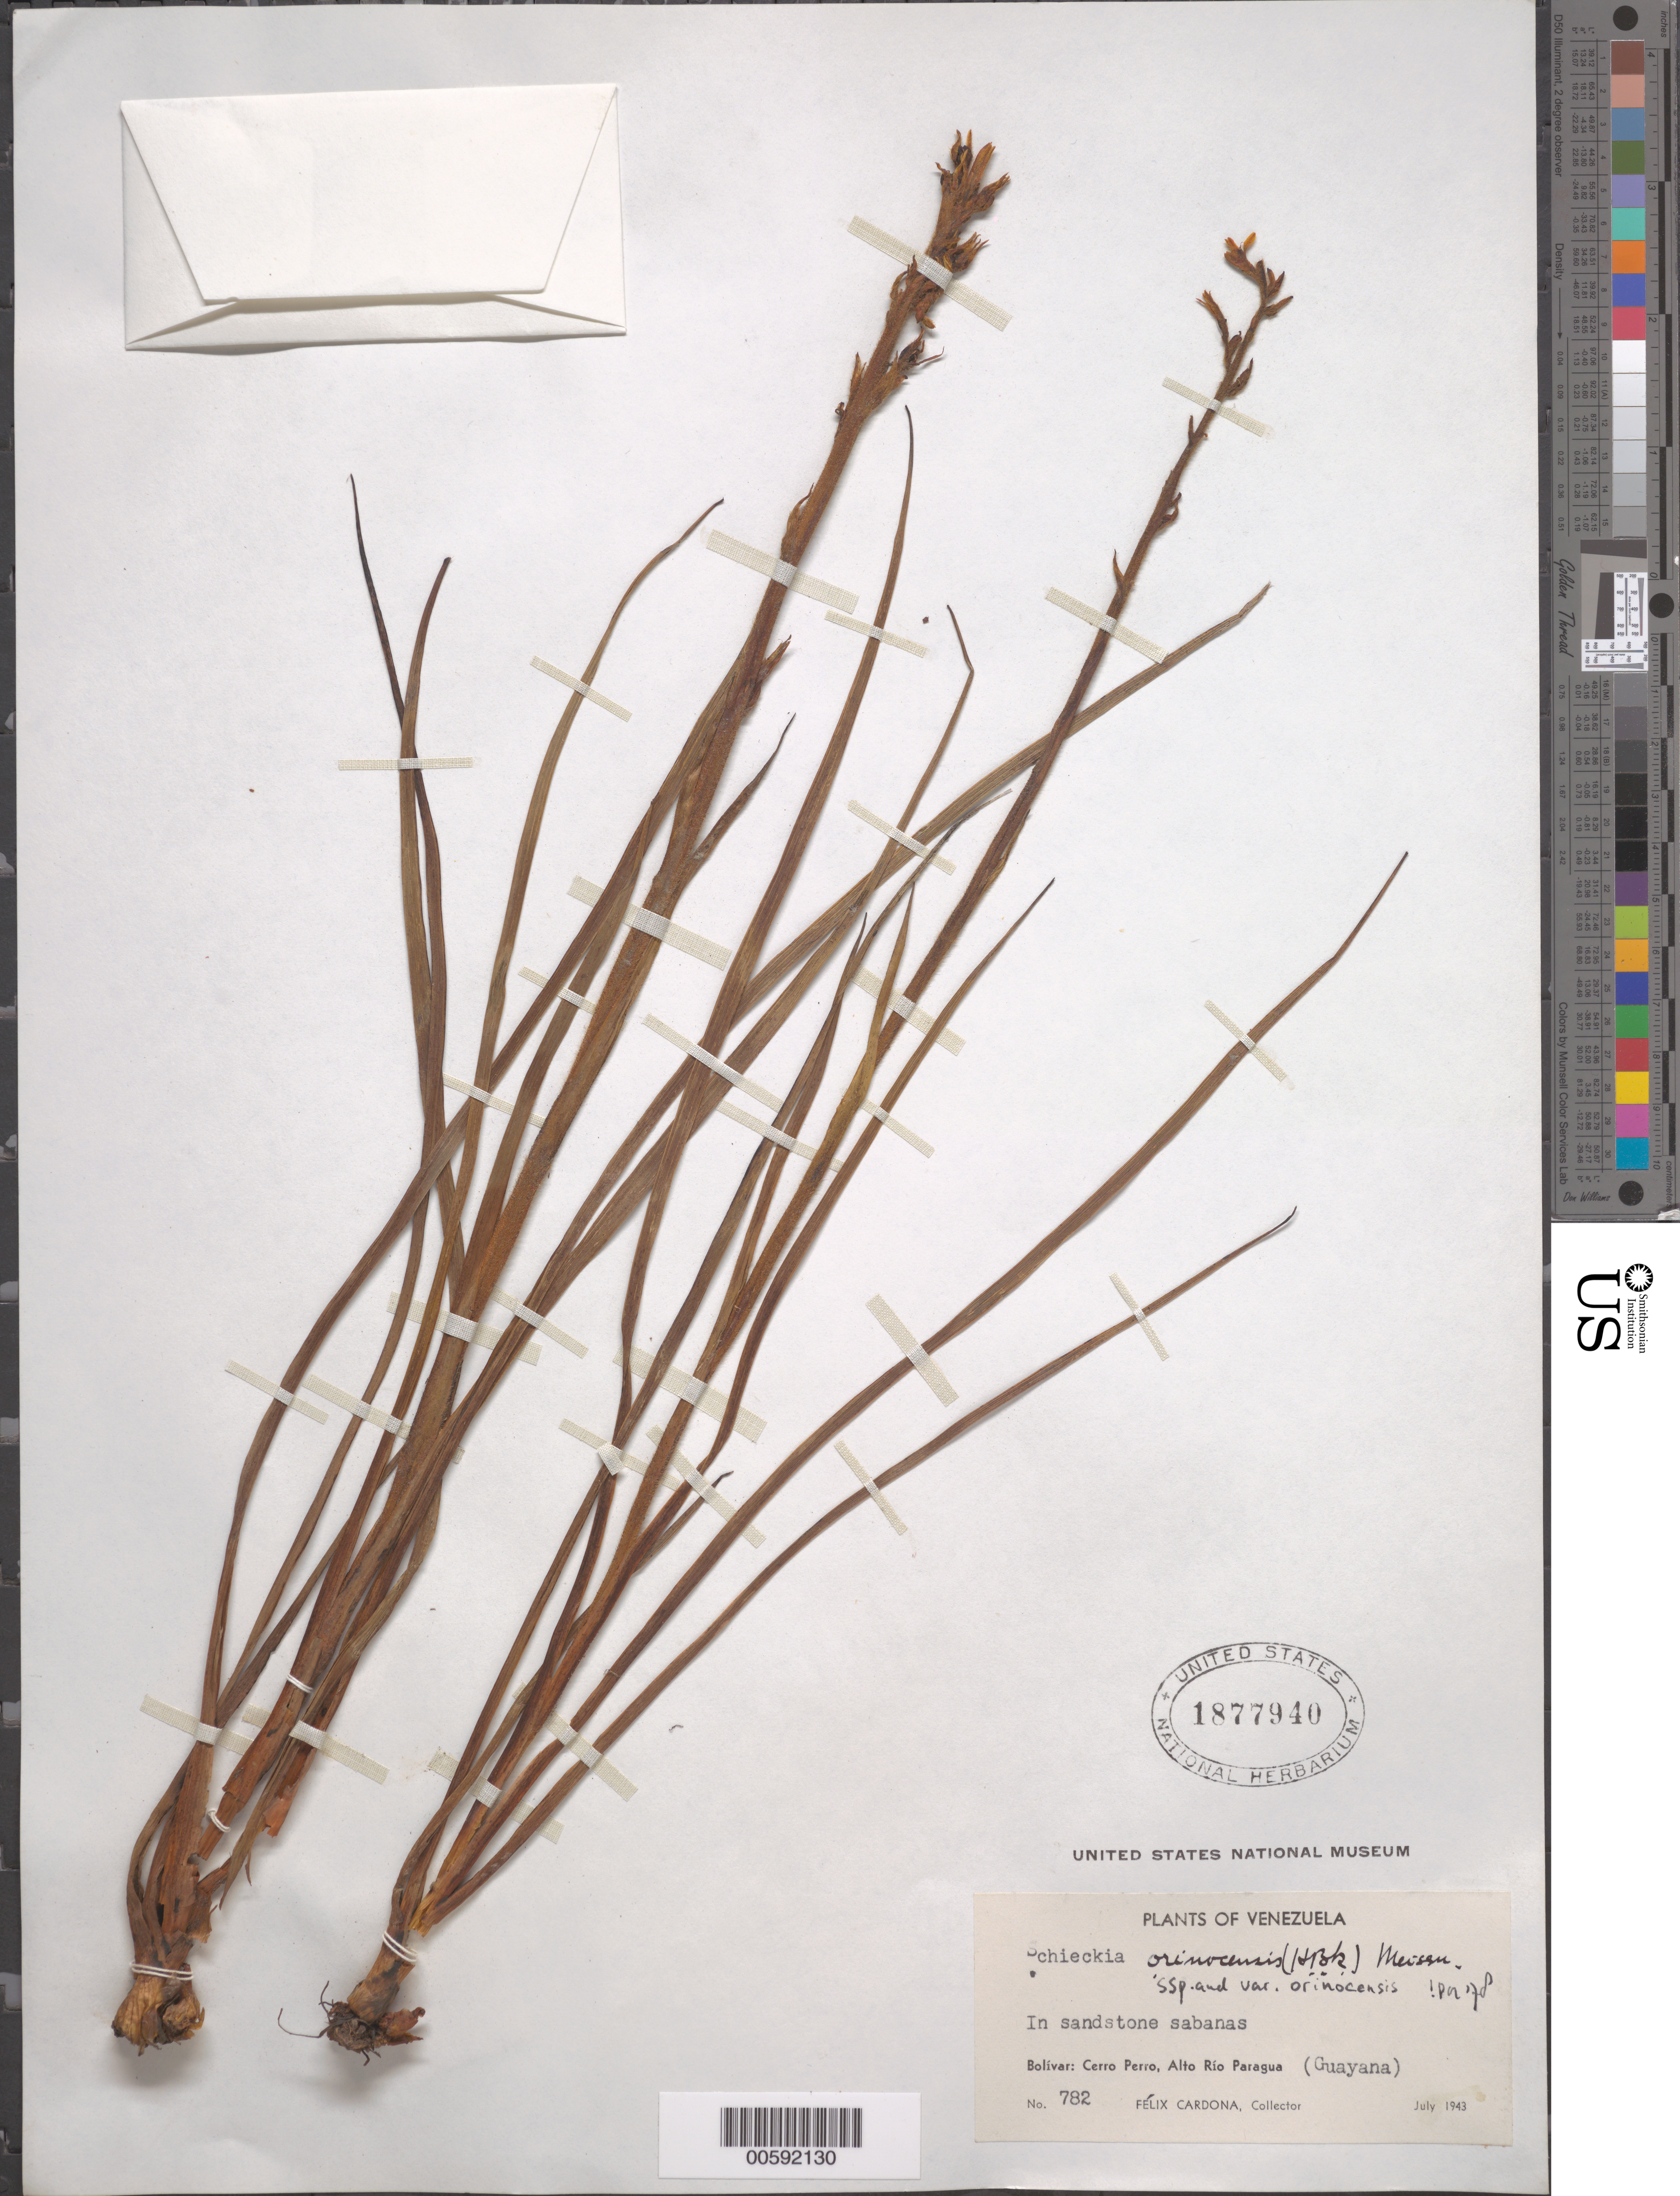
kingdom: Plantae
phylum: Tracheophyta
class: Liliopsida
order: Commelinales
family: Haemodoraceae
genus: Schiekia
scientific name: Schiekia orinocensis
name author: (Kunth) Meisn.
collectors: F. Cardona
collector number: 782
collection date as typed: Jul 1943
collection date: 1943-07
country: Venezuela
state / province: Bolívar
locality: Cerro Perro, Alto Rio Paragua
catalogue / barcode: US 1877940